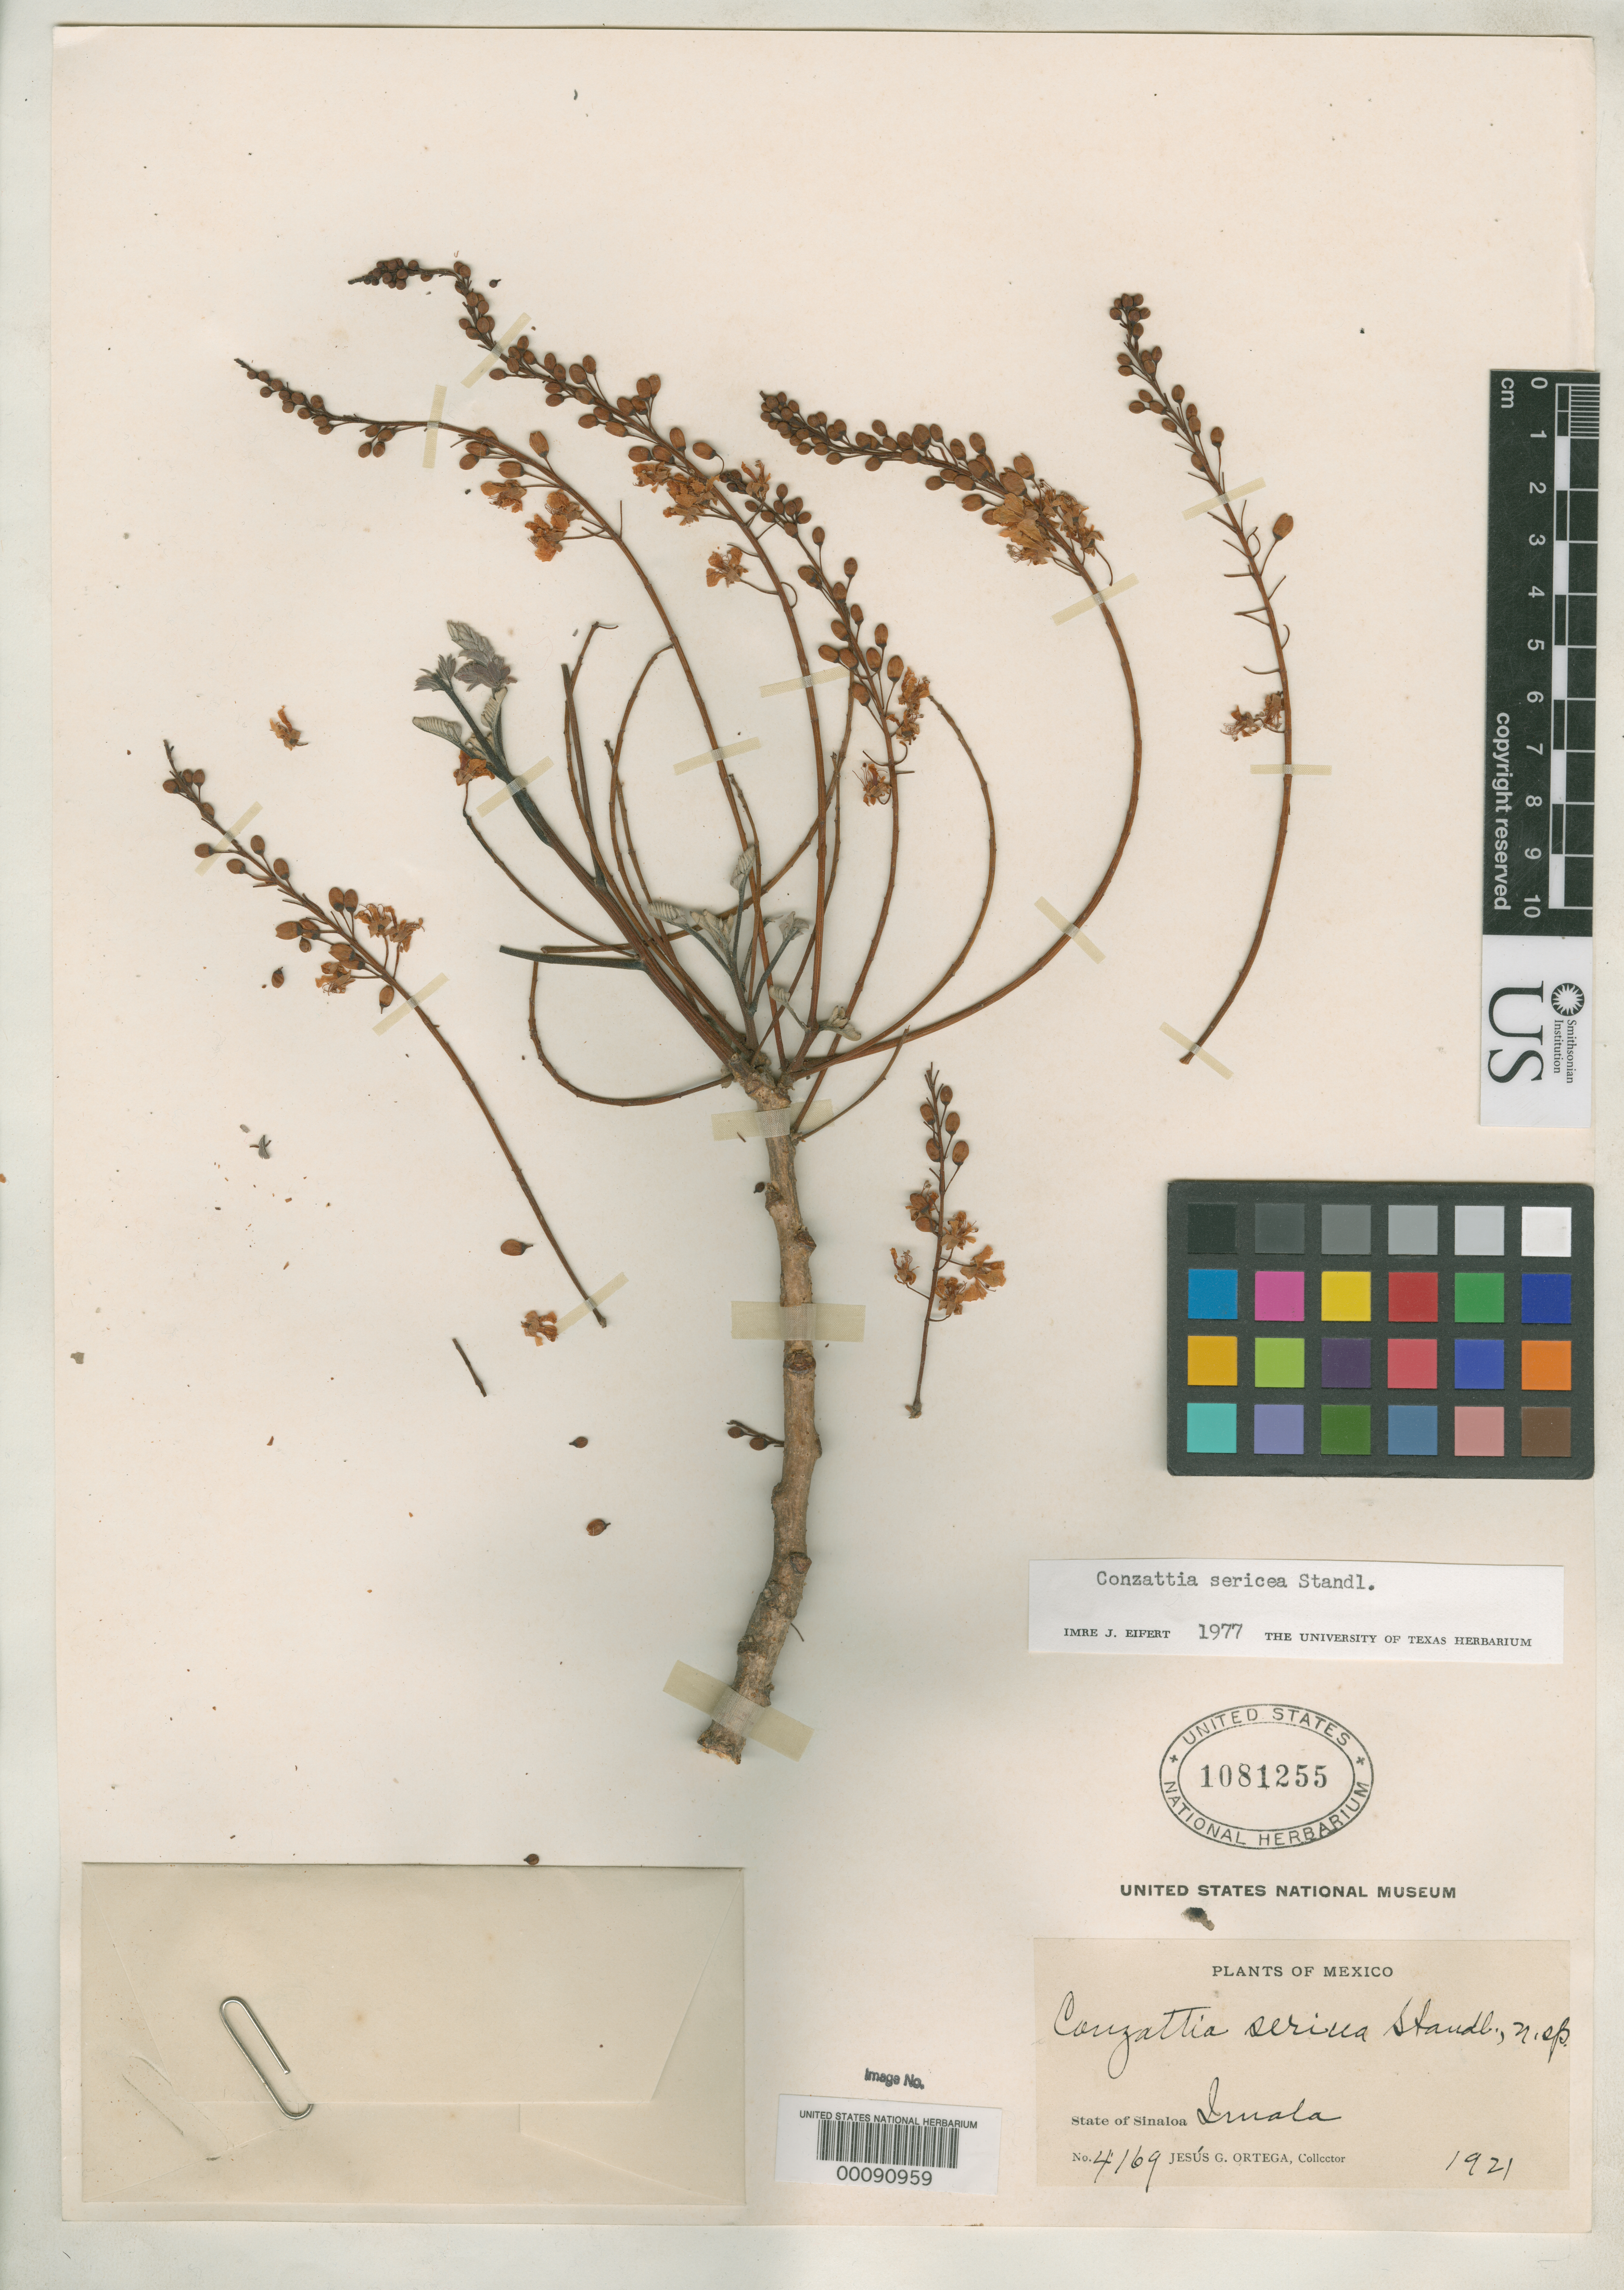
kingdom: Plantae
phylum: Tracheophyta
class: Magnoliopsida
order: Fabales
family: Fabaceae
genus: Conzattia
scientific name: Conzattia sericea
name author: Standl.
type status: Isotype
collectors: J. Ortega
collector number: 4169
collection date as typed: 1921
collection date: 1921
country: Mexico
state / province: Sinaloa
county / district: Culiacan Mun.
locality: Rio de Tamazula, Imala.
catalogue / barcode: US 1081255